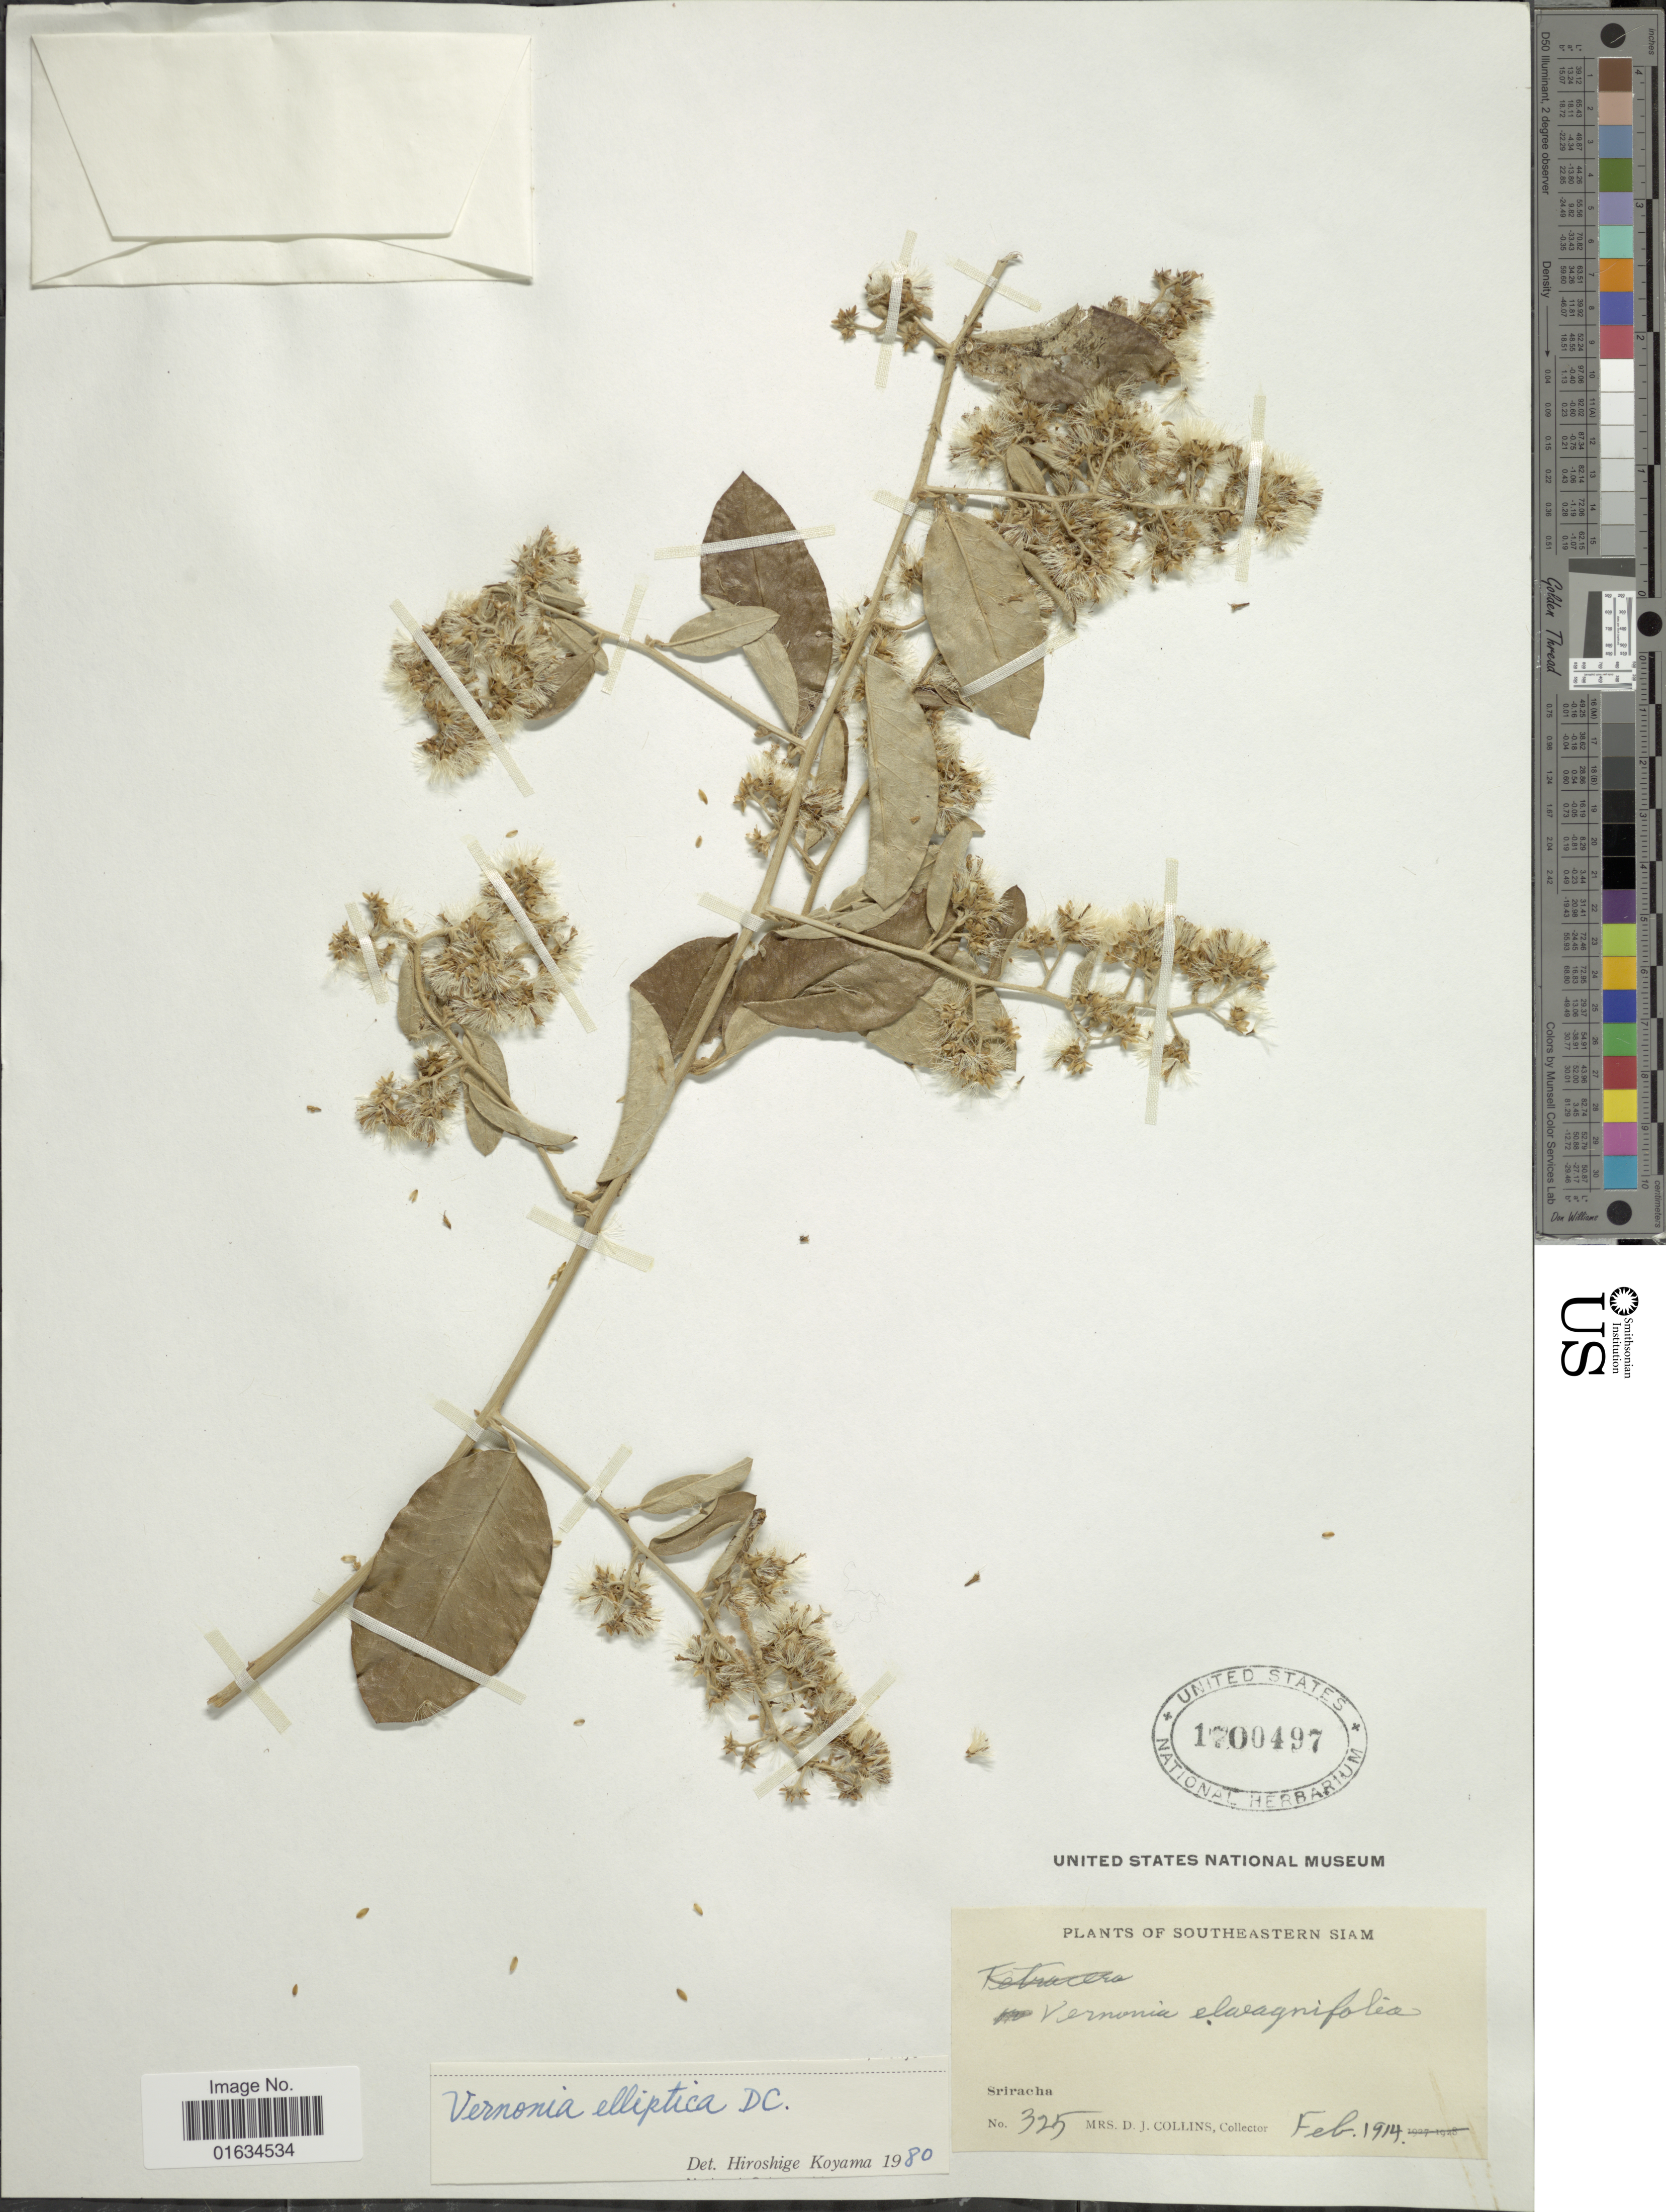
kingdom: Plantae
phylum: Tracheophyta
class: Magnoliopsida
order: Asterales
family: Asteraceae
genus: Eremosis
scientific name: Eremosis oolepis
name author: (S.F. Blake) Gleason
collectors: Mrs. D. J. Collins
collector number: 325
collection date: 1914-02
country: Thailand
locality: Southeastern Siam, Sriracha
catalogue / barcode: US 1700497